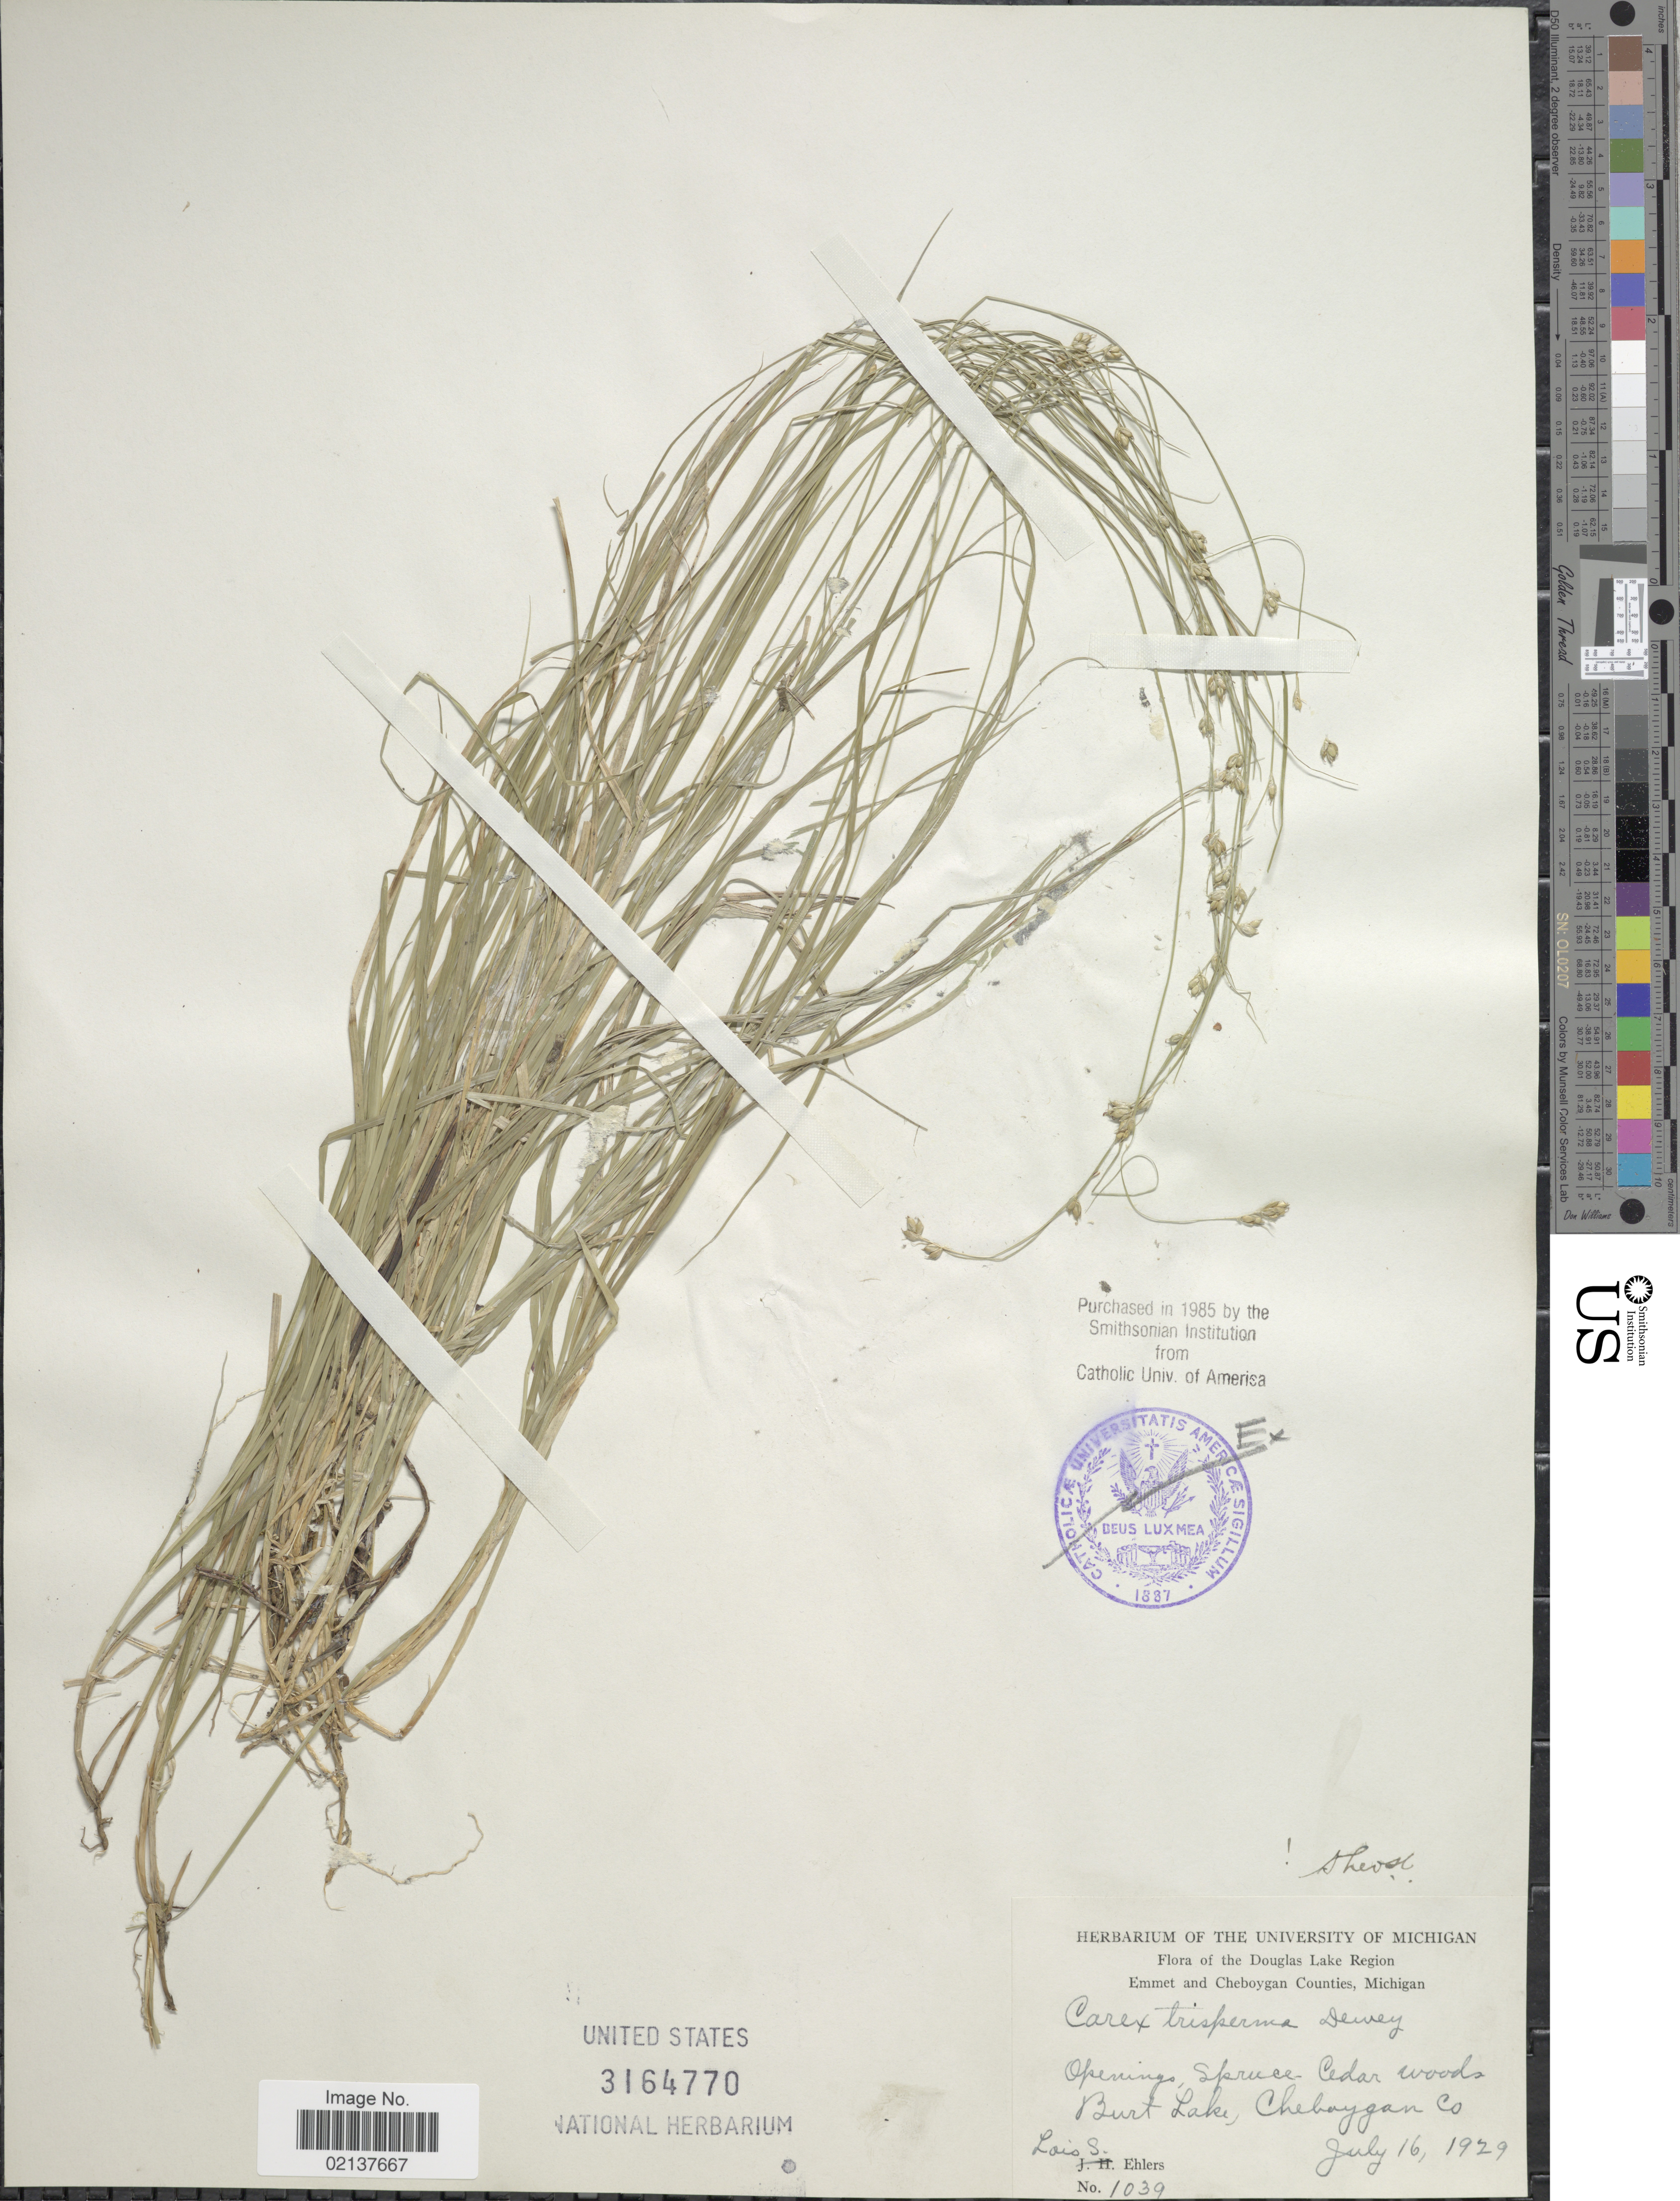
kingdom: Plantae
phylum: Tracheophyta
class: Liliopsida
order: Poales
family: Cyperaceae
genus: Carex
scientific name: Carex trisperma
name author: Dewey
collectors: L. Ehlers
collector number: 1039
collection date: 1929-07-16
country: United States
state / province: Michigan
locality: Douglas Lake Region, Emmet and Cheboygan Counties, Burt Lake, Cheboygan Co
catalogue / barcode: US 3164770